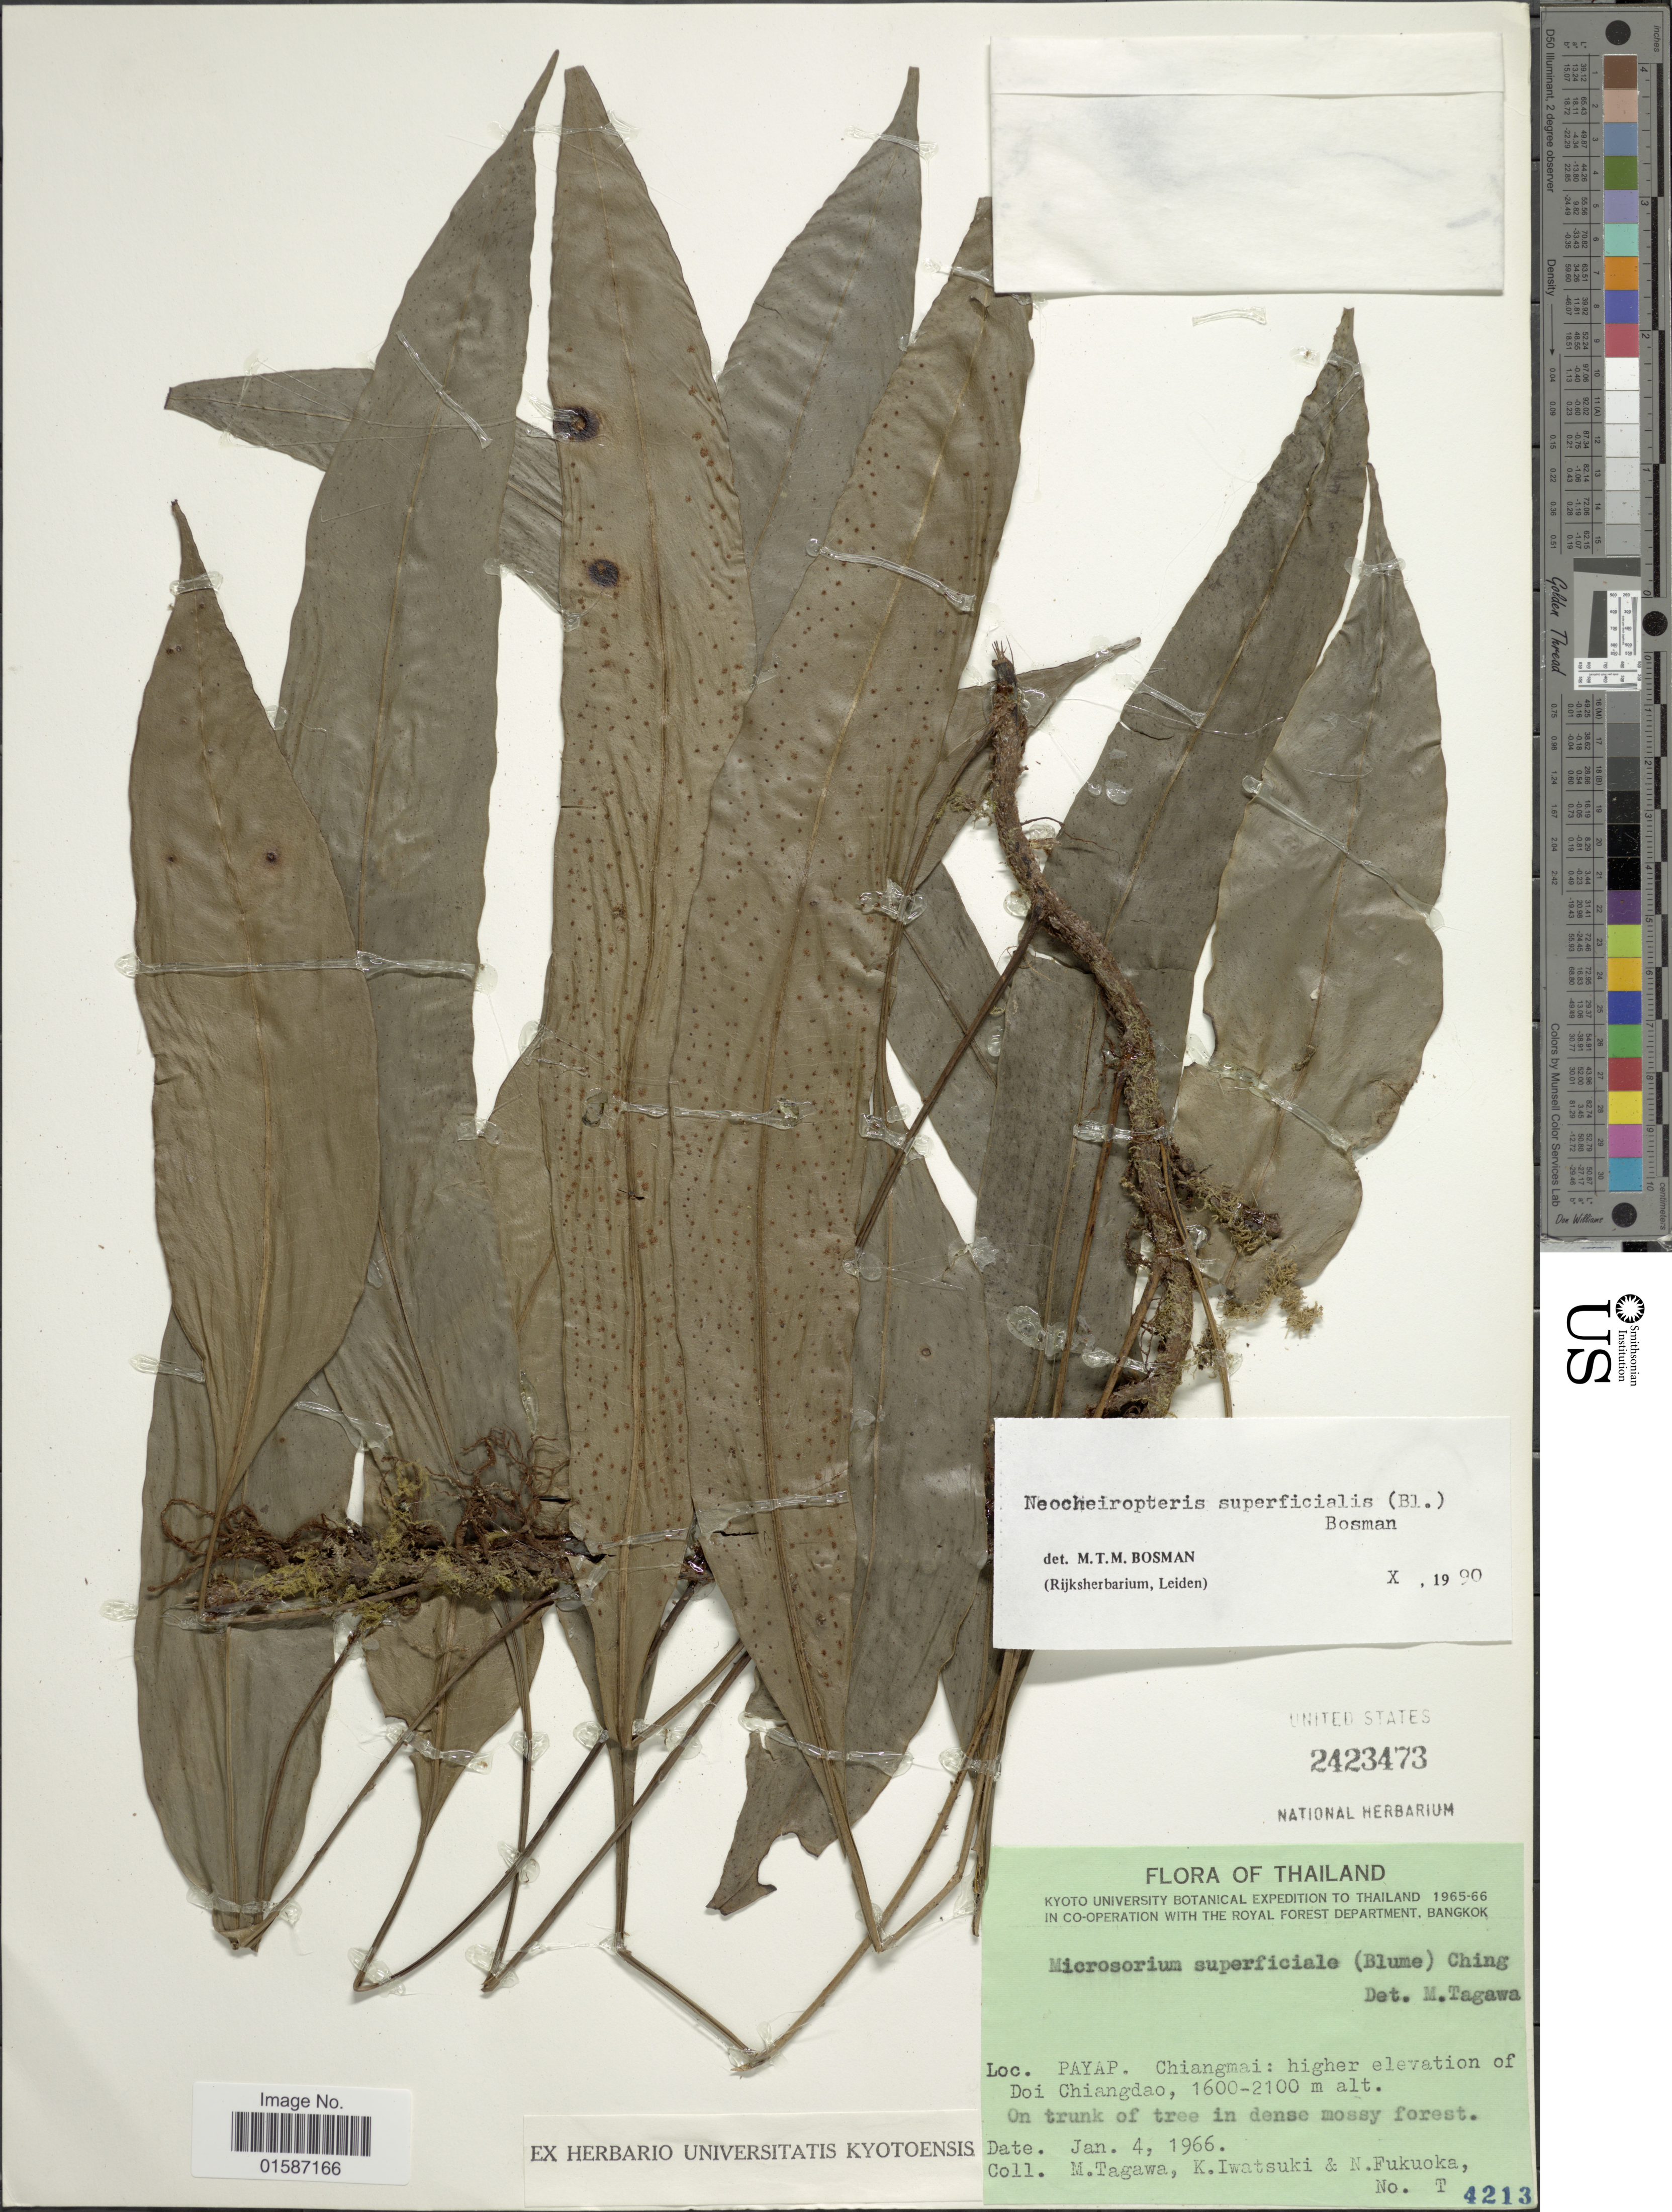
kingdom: Plantae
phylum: Tracheophyta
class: Polypodiopsida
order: Polypodiales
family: Polypodiaceae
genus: Lepidomicrosorium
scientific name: Lepidomicrosorium superficiale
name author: (Blume) Li S. Wang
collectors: M. Tagawa, K. Iwatsuki & N. Fukuoka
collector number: T 4213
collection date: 1966-01-04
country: Thailand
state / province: Chiang Mai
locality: Payap. Chiangmai: higher elevation of Doi Chiangdao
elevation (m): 1600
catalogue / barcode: US 2423473